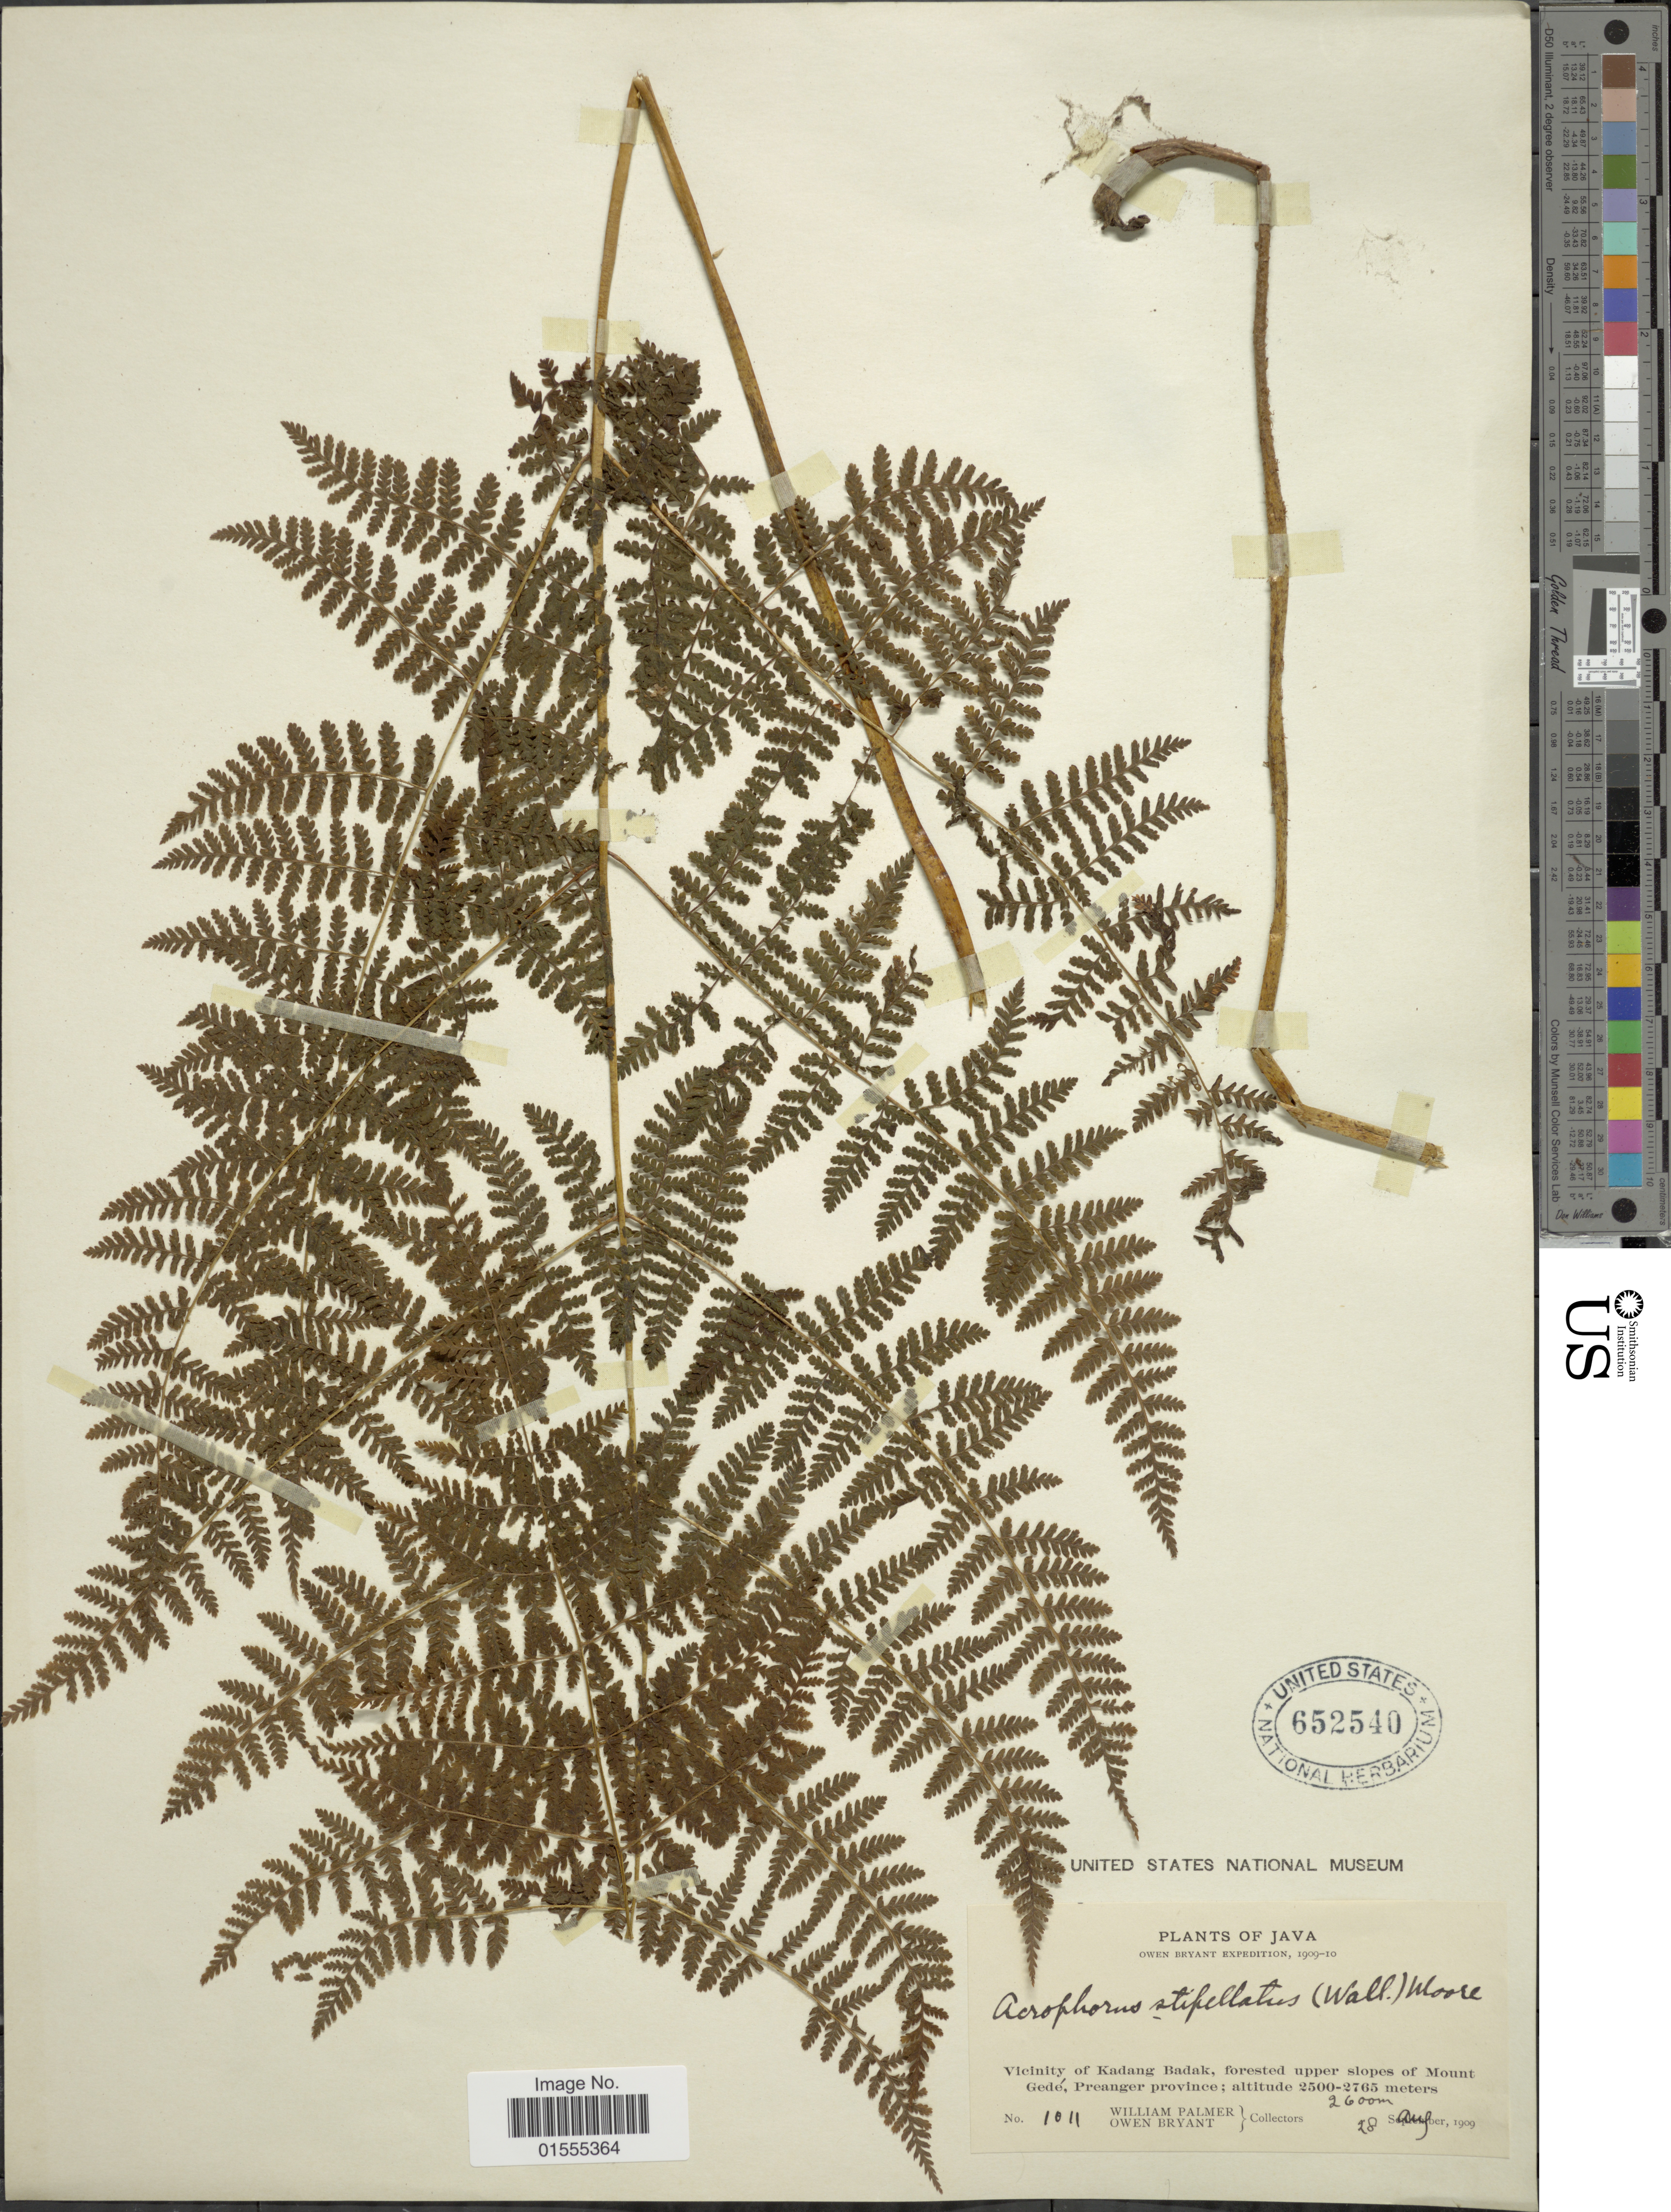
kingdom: Plantae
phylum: Tracheophyta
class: Polypodiopsida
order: Polypodiales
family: Dryopteridaceae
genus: Dryopteris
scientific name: Dryopteris nodosa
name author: (C. Presl) Li Bing Zhang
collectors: W. Palmer & O. Bryant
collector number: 1011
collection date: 1909-08-28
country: Indonesia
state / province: Java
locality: Vicinity of Kadang Badak, forested upper slopes of Mount Gedé, Preanger province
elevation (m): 2600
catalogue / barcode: US 652540